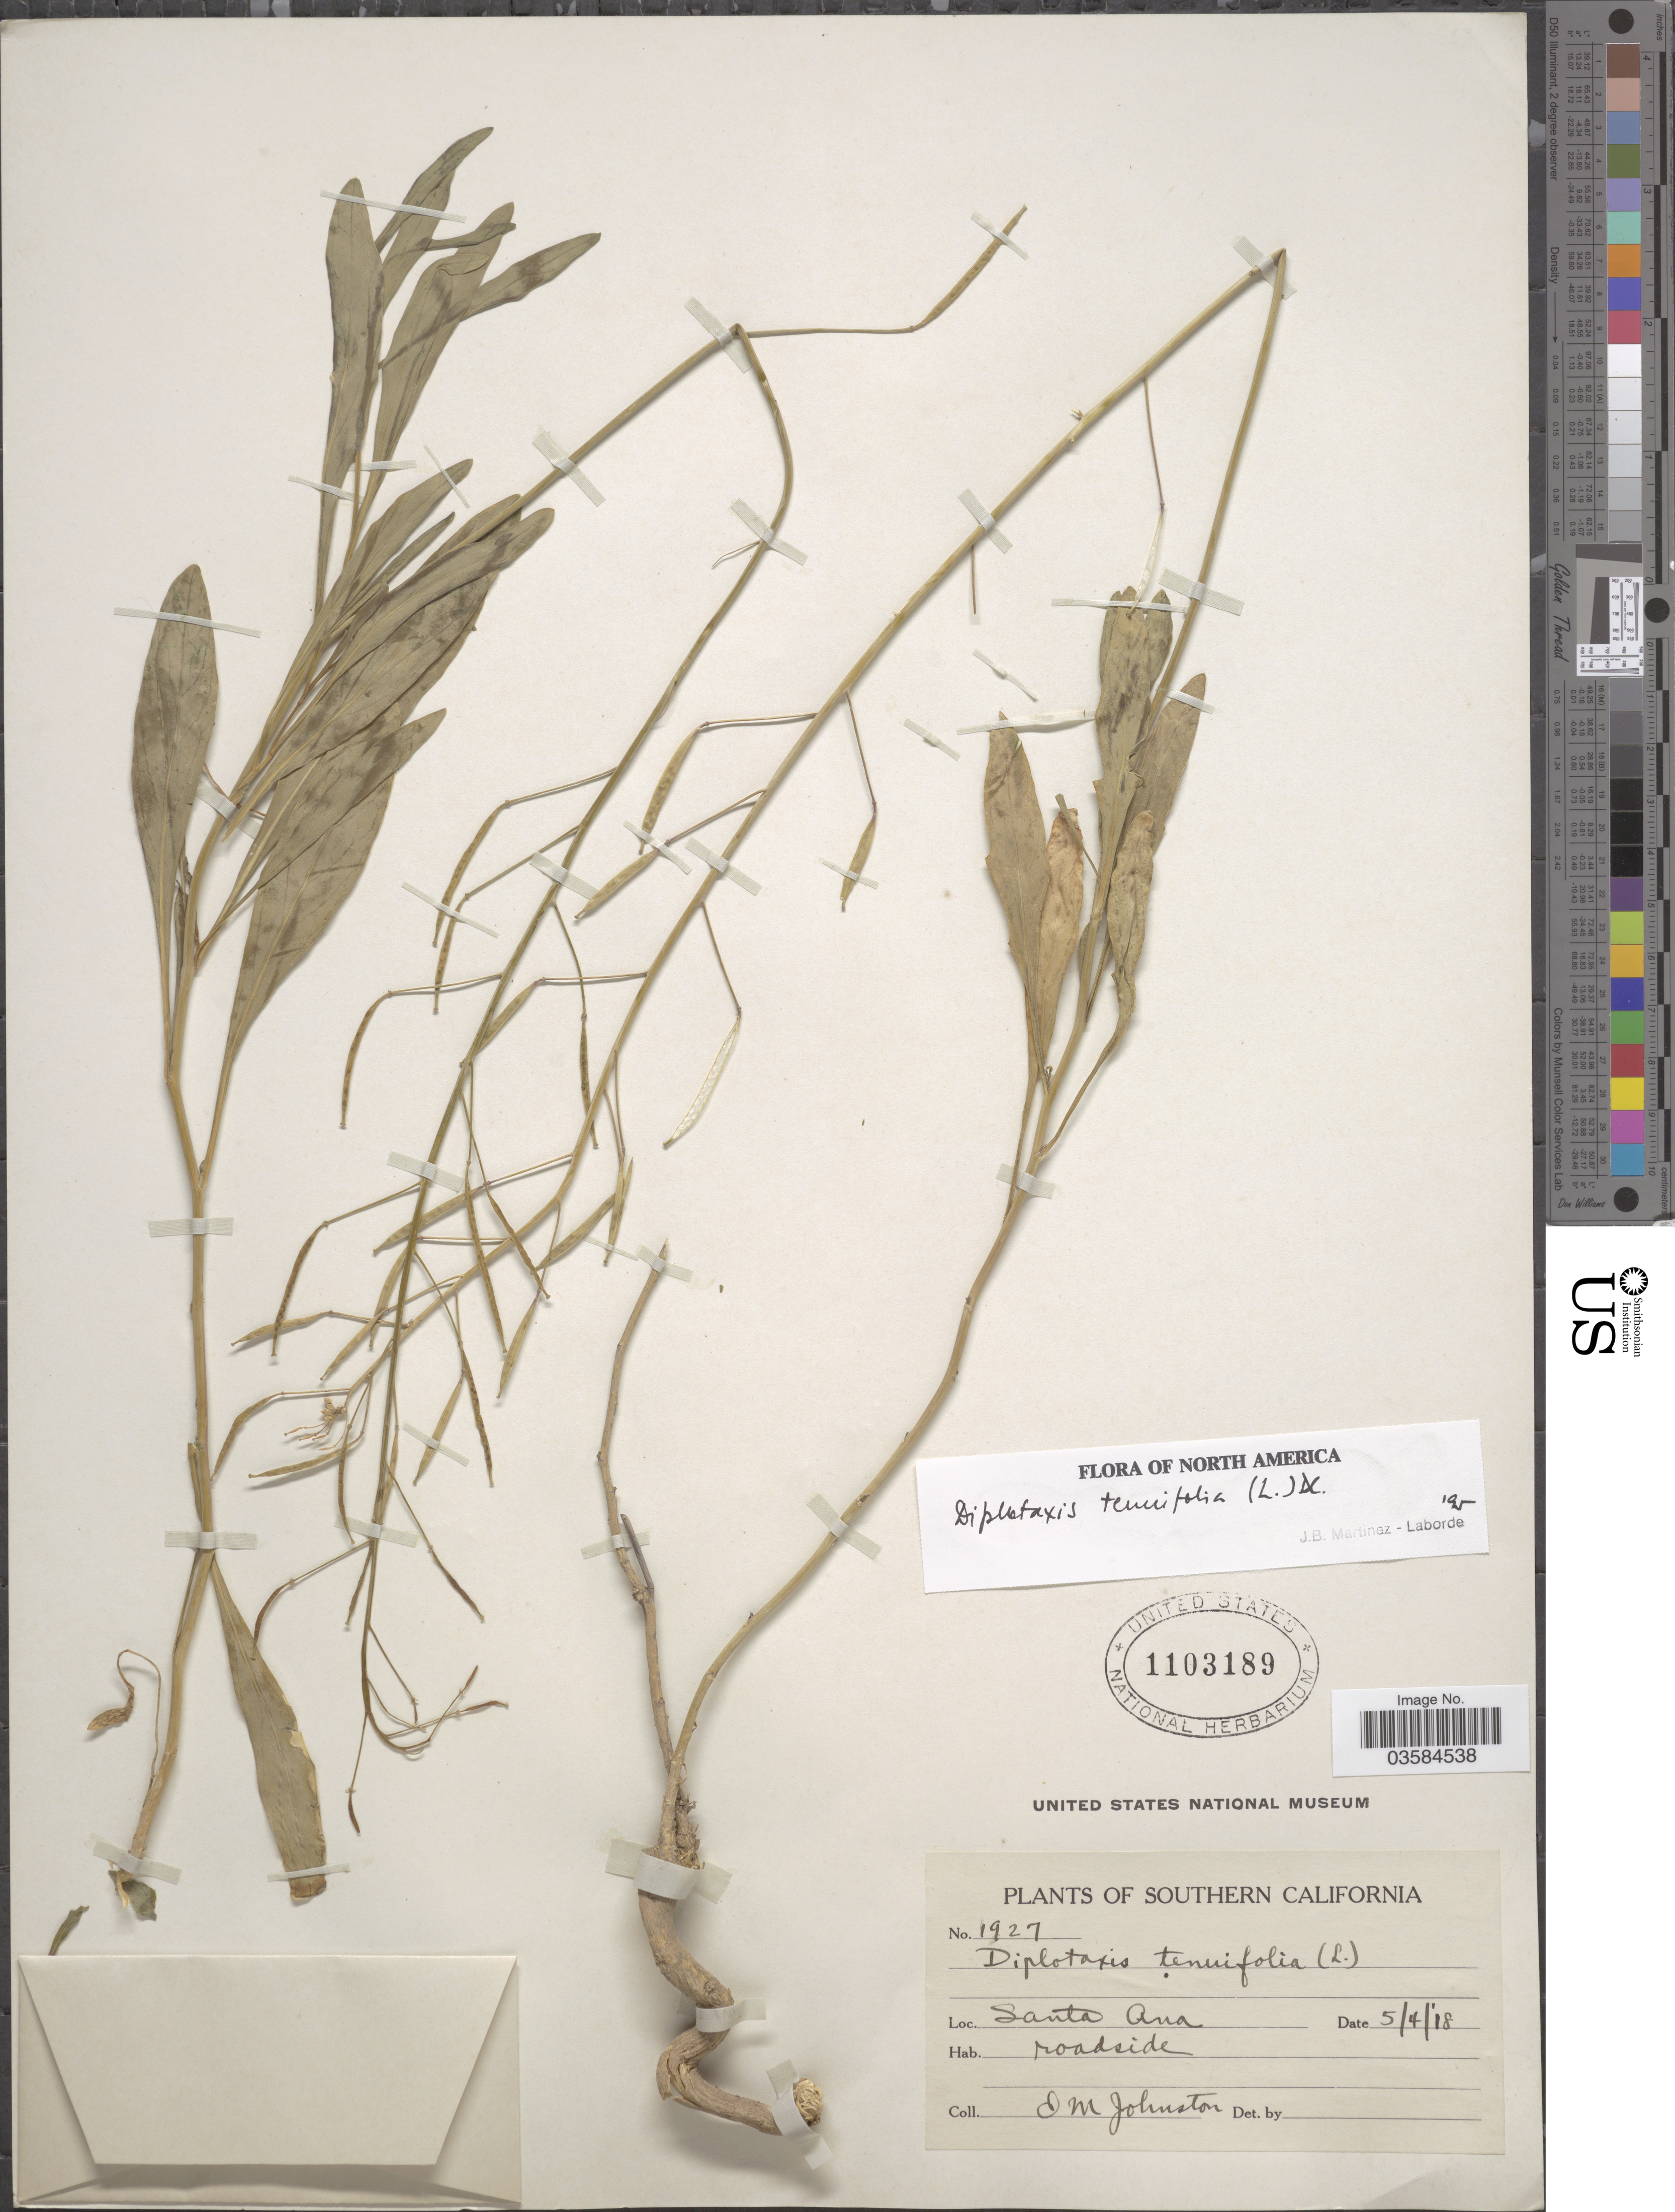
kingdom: Plantae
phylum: Tracheophyta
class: Magnoliopsida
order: Brassicales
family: Brassicaceae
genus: Diplotaxis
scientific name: Diplotaxis tenuifolia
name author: (L.) DC.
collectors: I.M. Johnston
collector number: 1927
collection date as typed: Transcribed d/m/y: 4/5/18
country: United States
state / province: California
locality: Southern California. Santa Ana.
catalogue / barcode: US 1103189